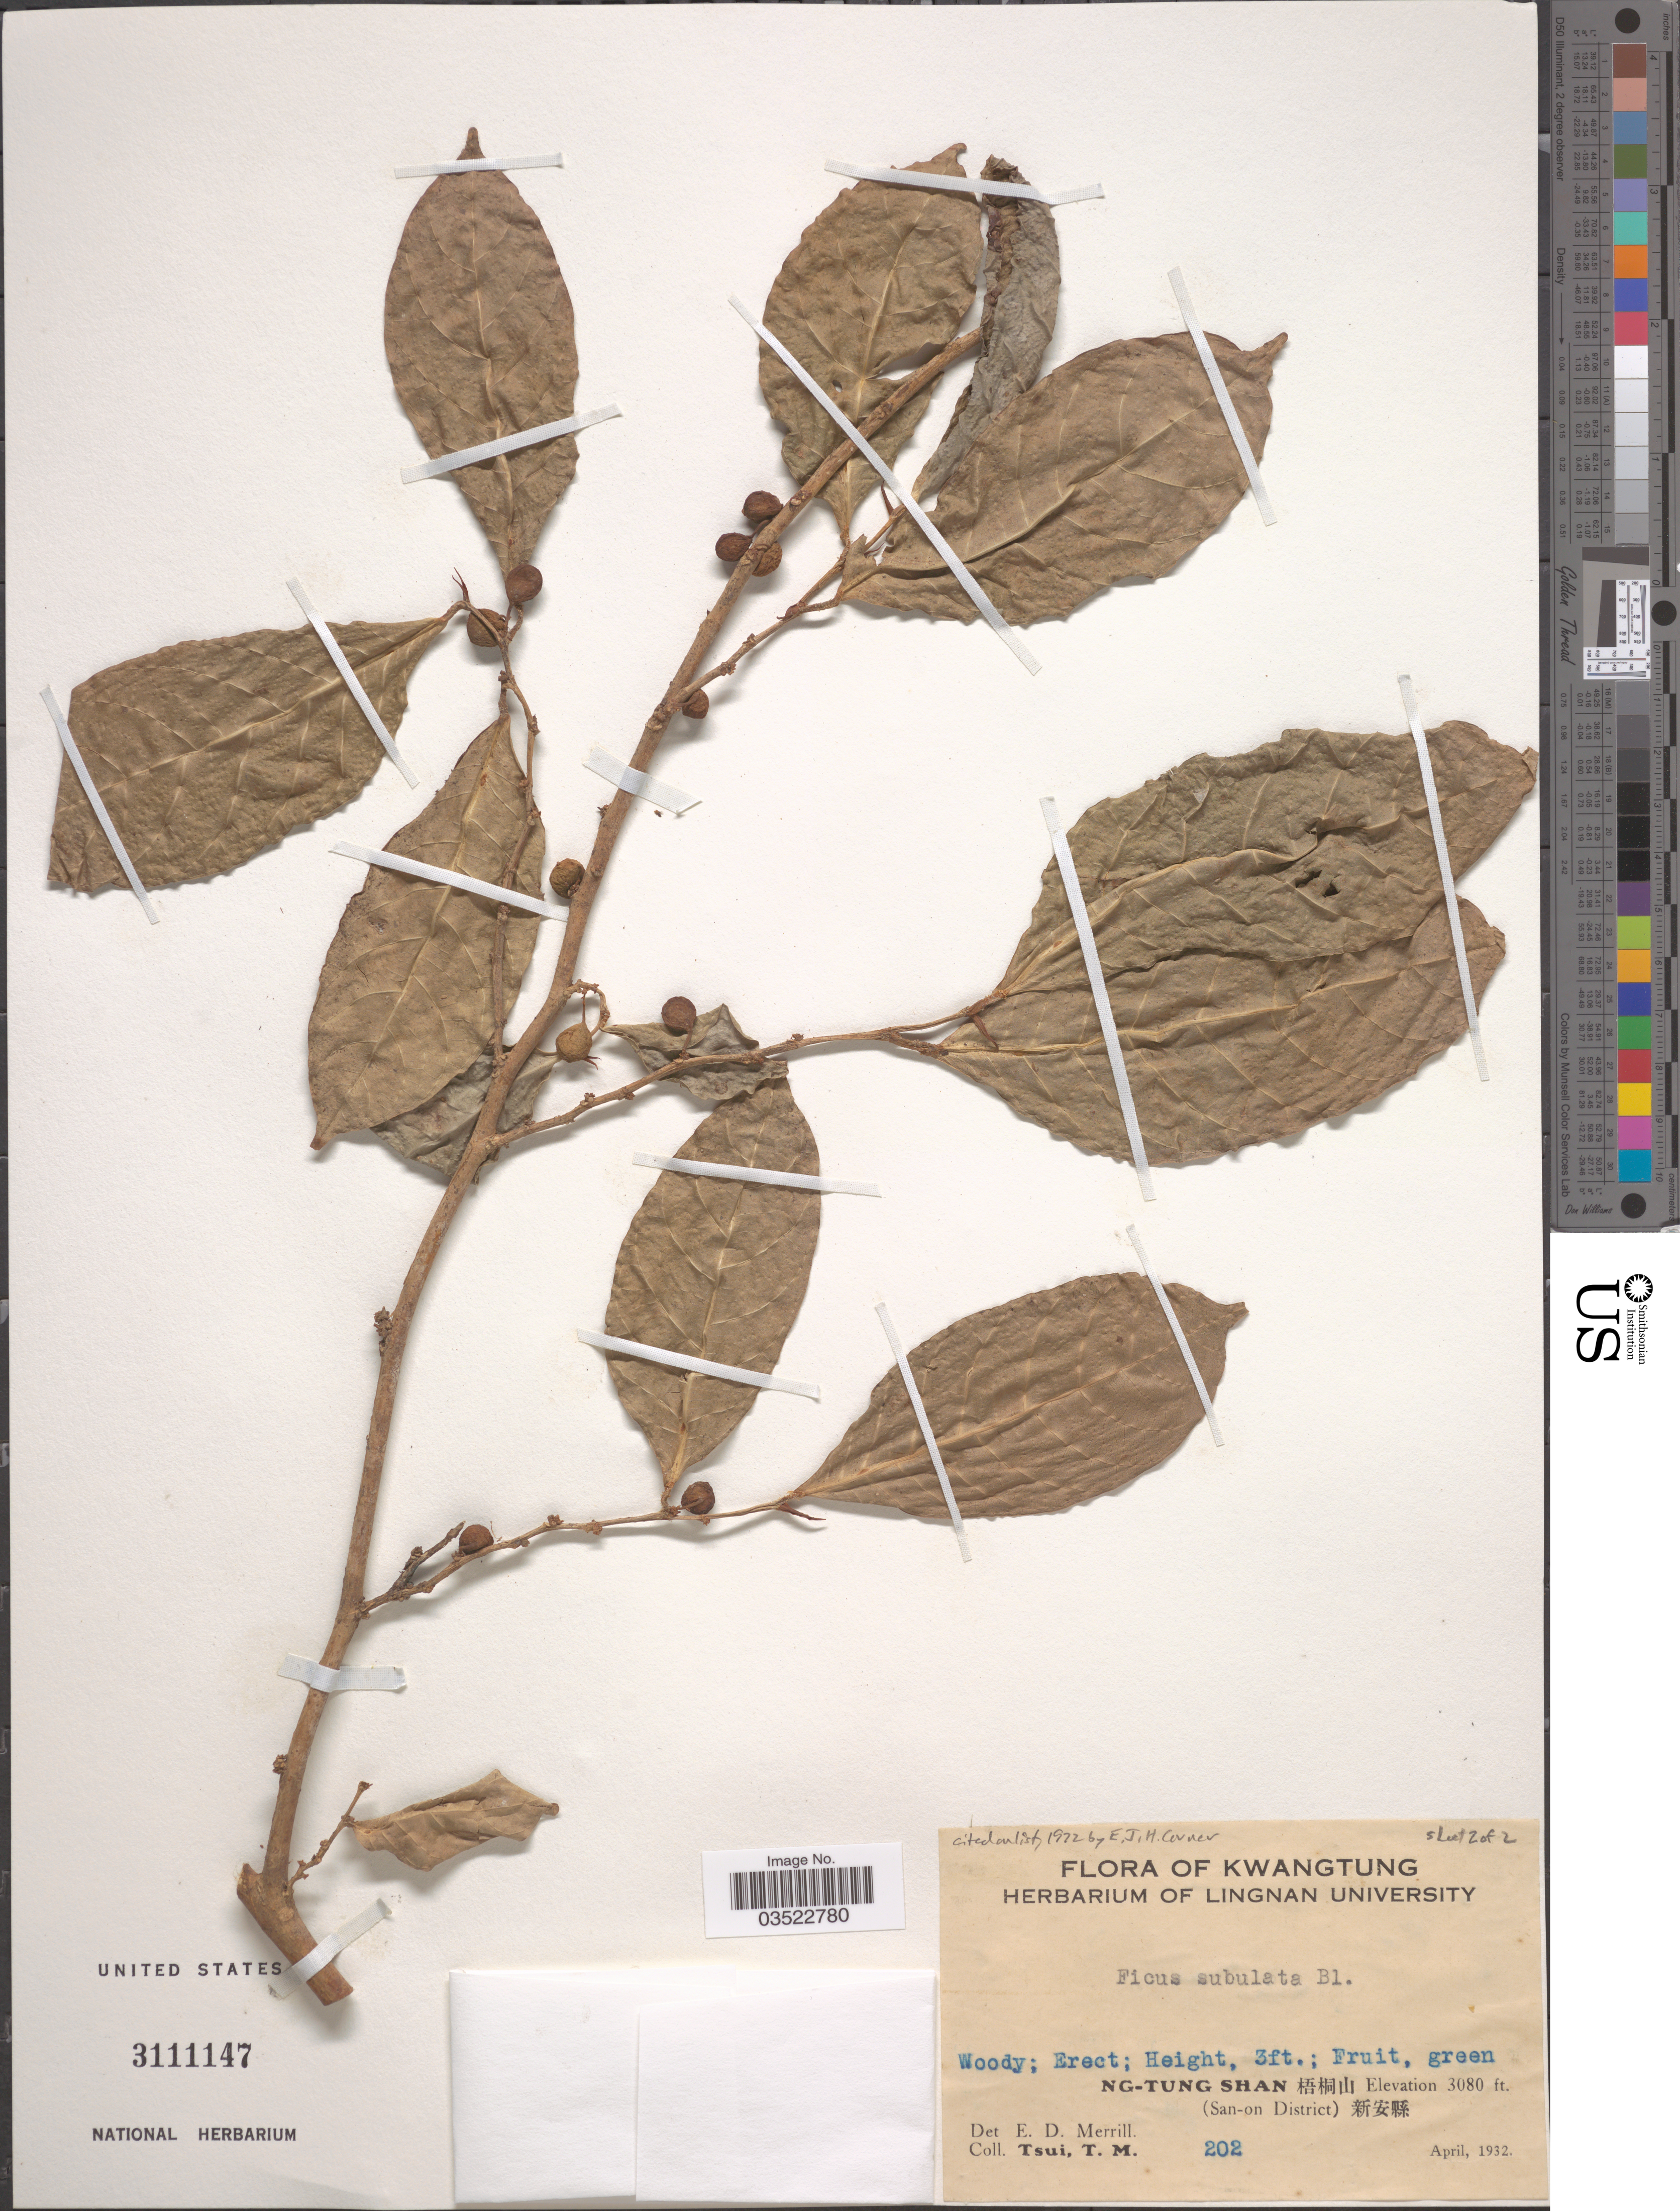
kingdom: Plantae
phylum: Tracheophyta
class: Magnoliopsida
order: Rosales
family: Moraceae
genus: Ficus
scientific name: Ficus subulata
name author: Blume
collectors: T. Tsui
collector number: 202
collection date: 1932-04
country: China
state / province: Guangdong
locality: Kwangtung. Ng-tung Shan [Foreign script] (San-on District) [Foreign script].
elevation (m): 939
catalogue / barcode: US 3111147